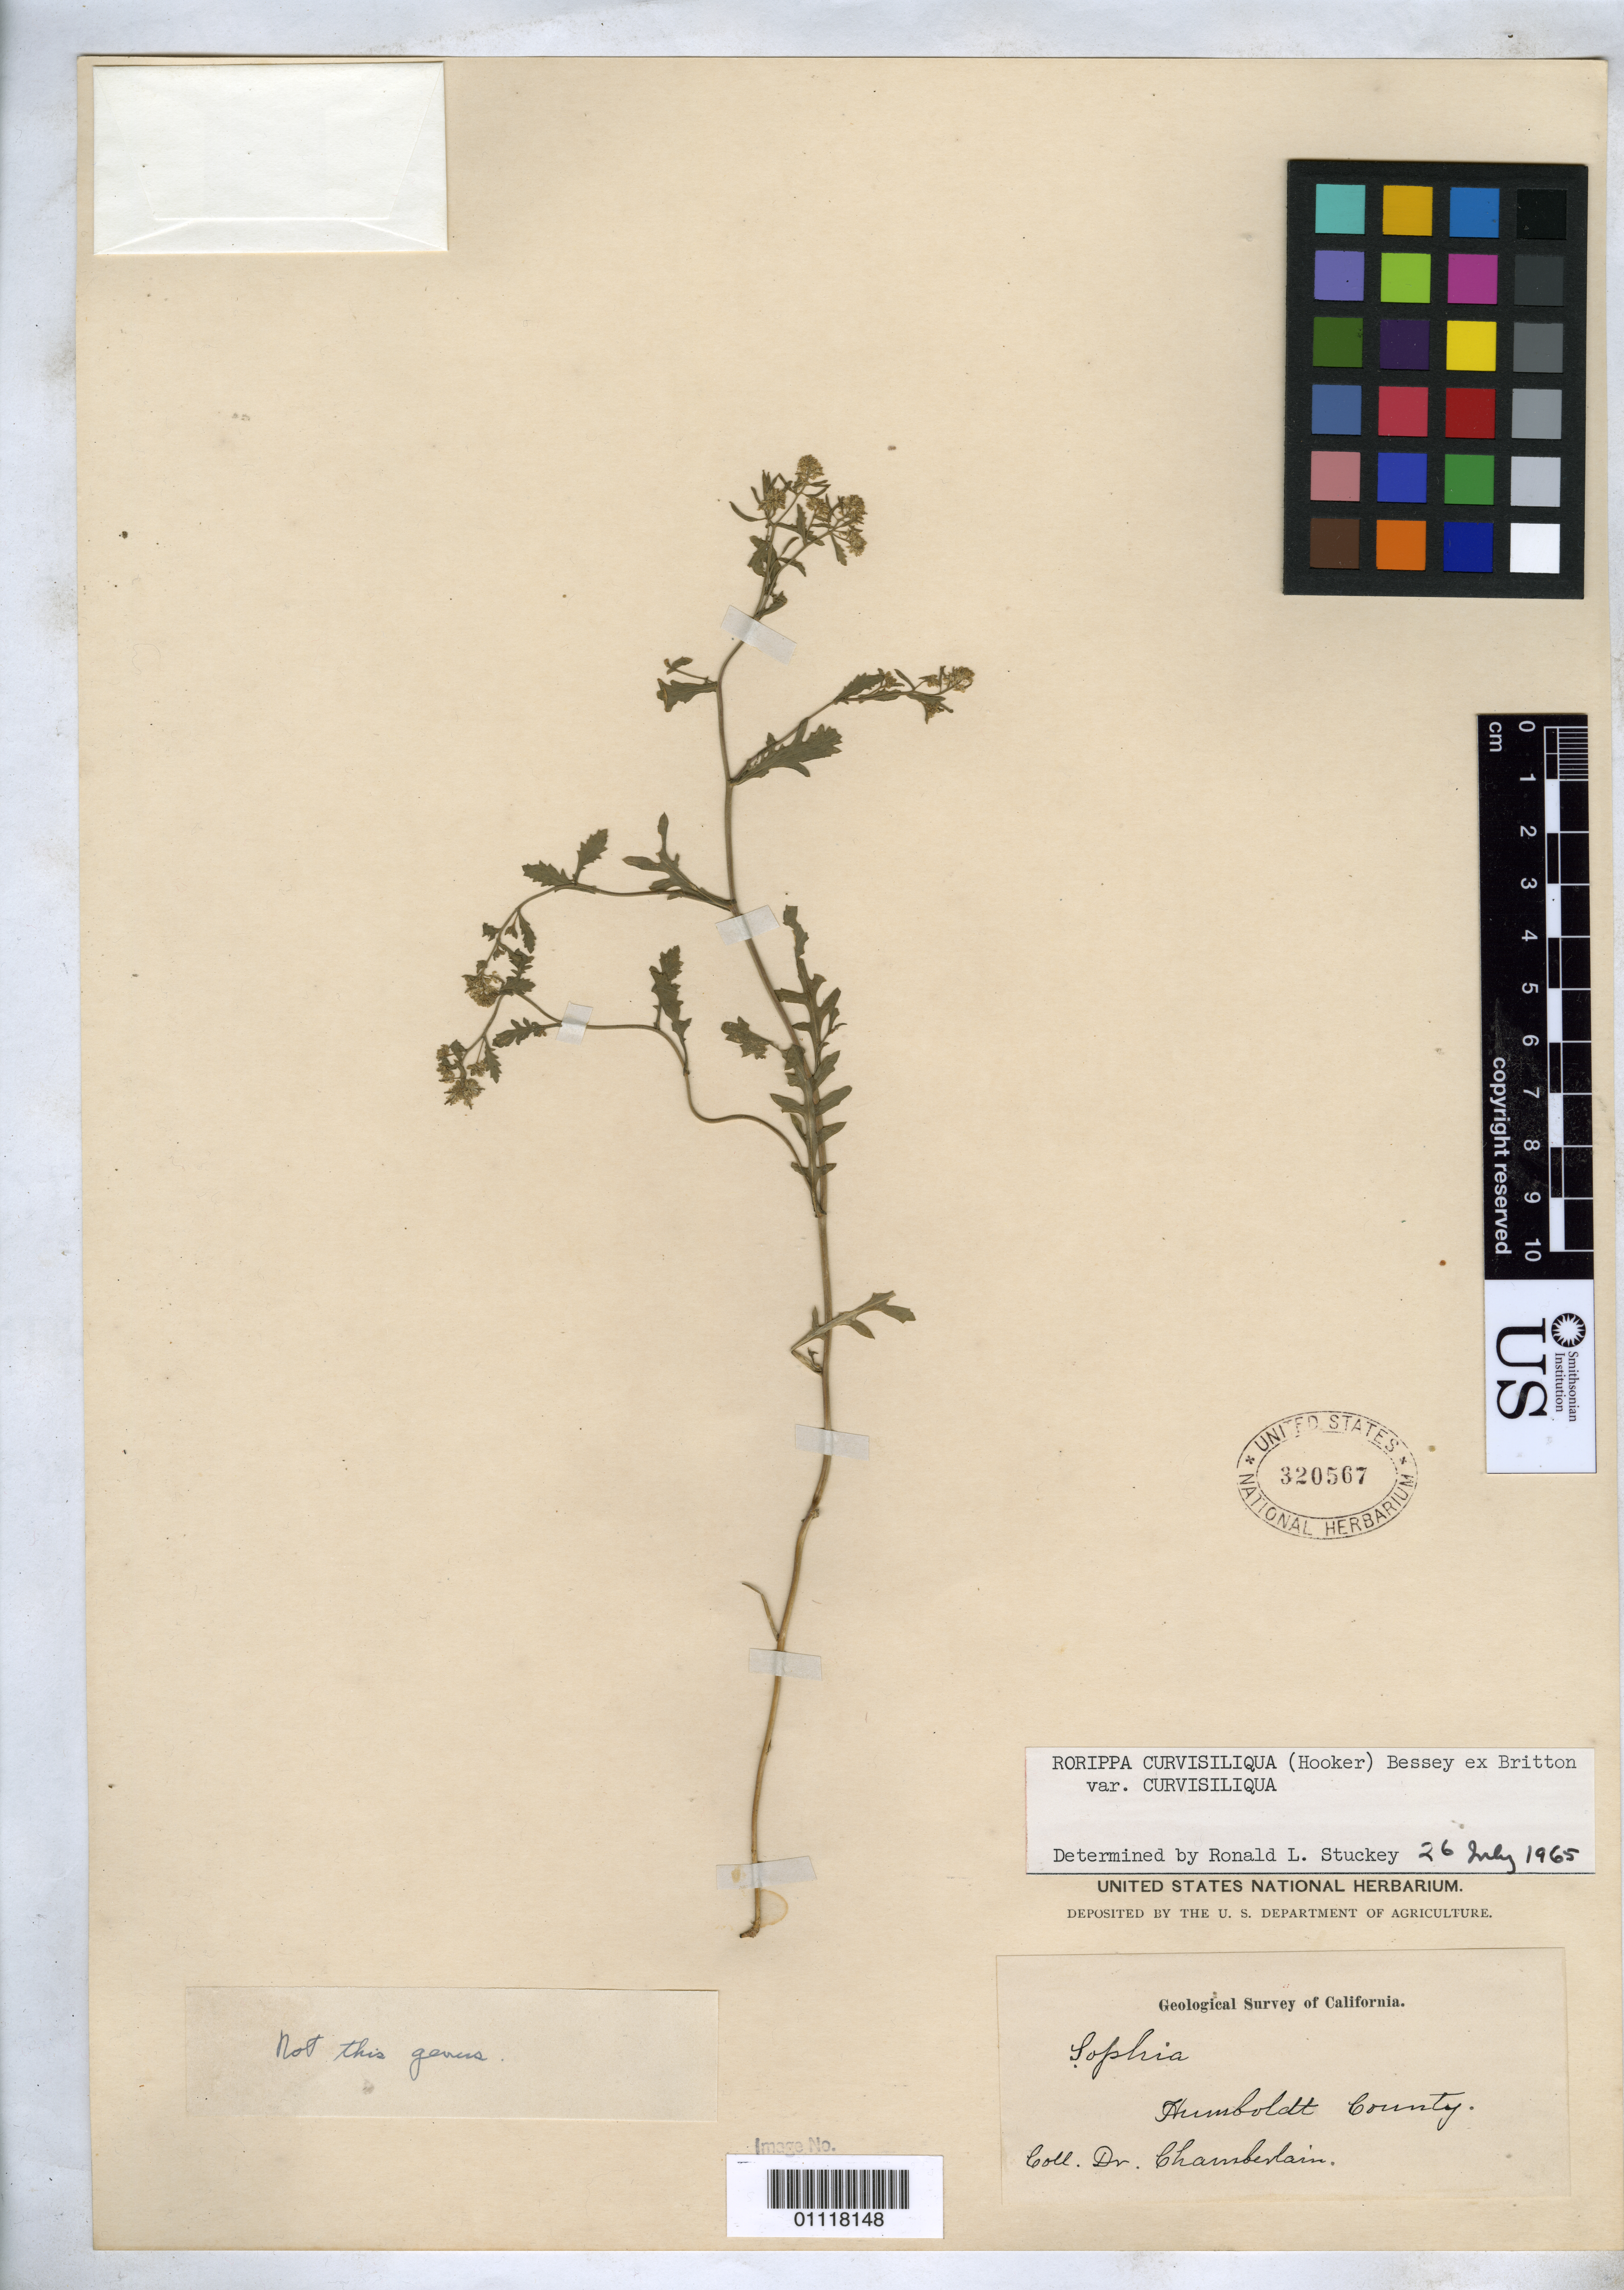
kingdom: Plantae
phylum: Tracheophyta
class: Magnoliopsida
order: Brassicales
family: Brassicaceae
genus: Rorippa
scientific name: Rorippa curvisiliqua var. curvisiliqua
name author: (Hook.) Bessey ex Britton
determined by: Stuckey, R. L.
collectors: -. Chamberlain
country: United States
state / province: California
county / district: Humboldt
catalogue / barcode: US 320567